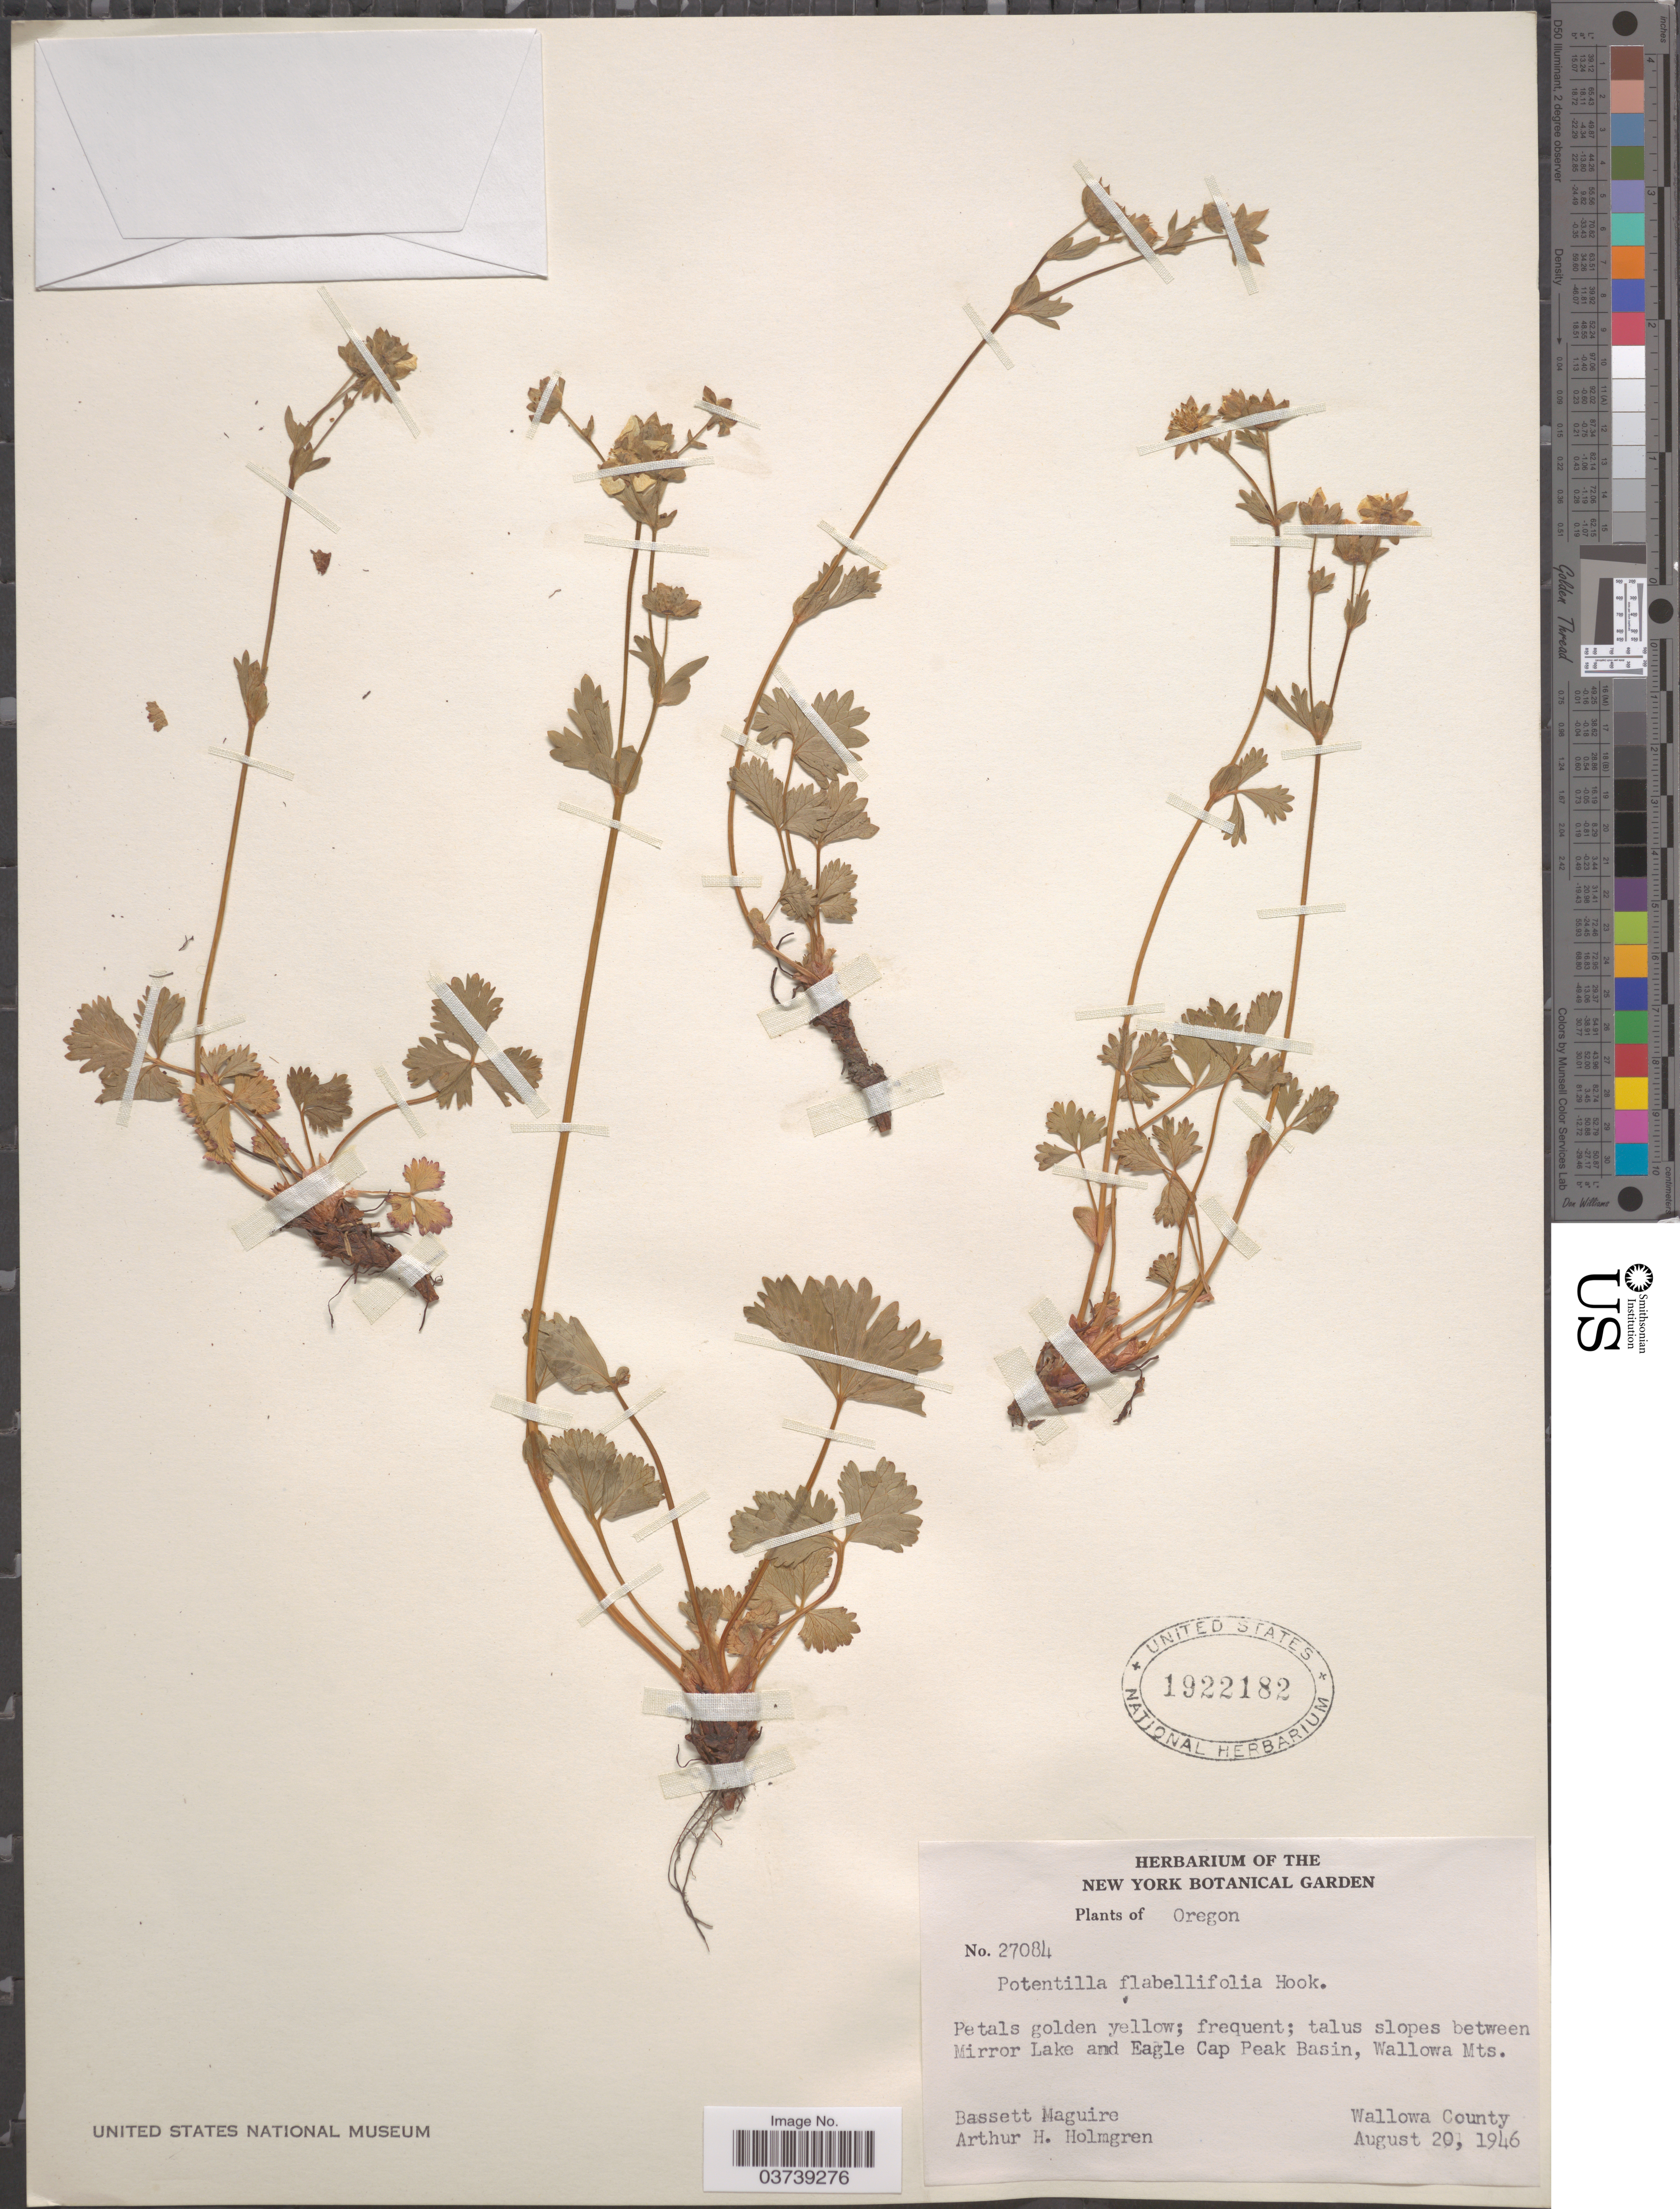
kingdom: Plantae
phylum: Tracheophyta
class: Magnoliopsida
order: Rosales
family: Rosaceae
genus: Potentilla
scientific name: Potentilla flabellifolia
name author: Hook. ex Torr. & A. Gray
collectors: B. Maguire & A. H. Holmgren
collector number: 27084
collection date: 1946-08-20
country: United States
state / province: Oregon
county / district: Wallowa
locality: Talus slopes between Mirror Lake and Eagle Cap Peak Basin, Wallowa Mts. Wallowa County.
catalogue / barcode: US 1922182